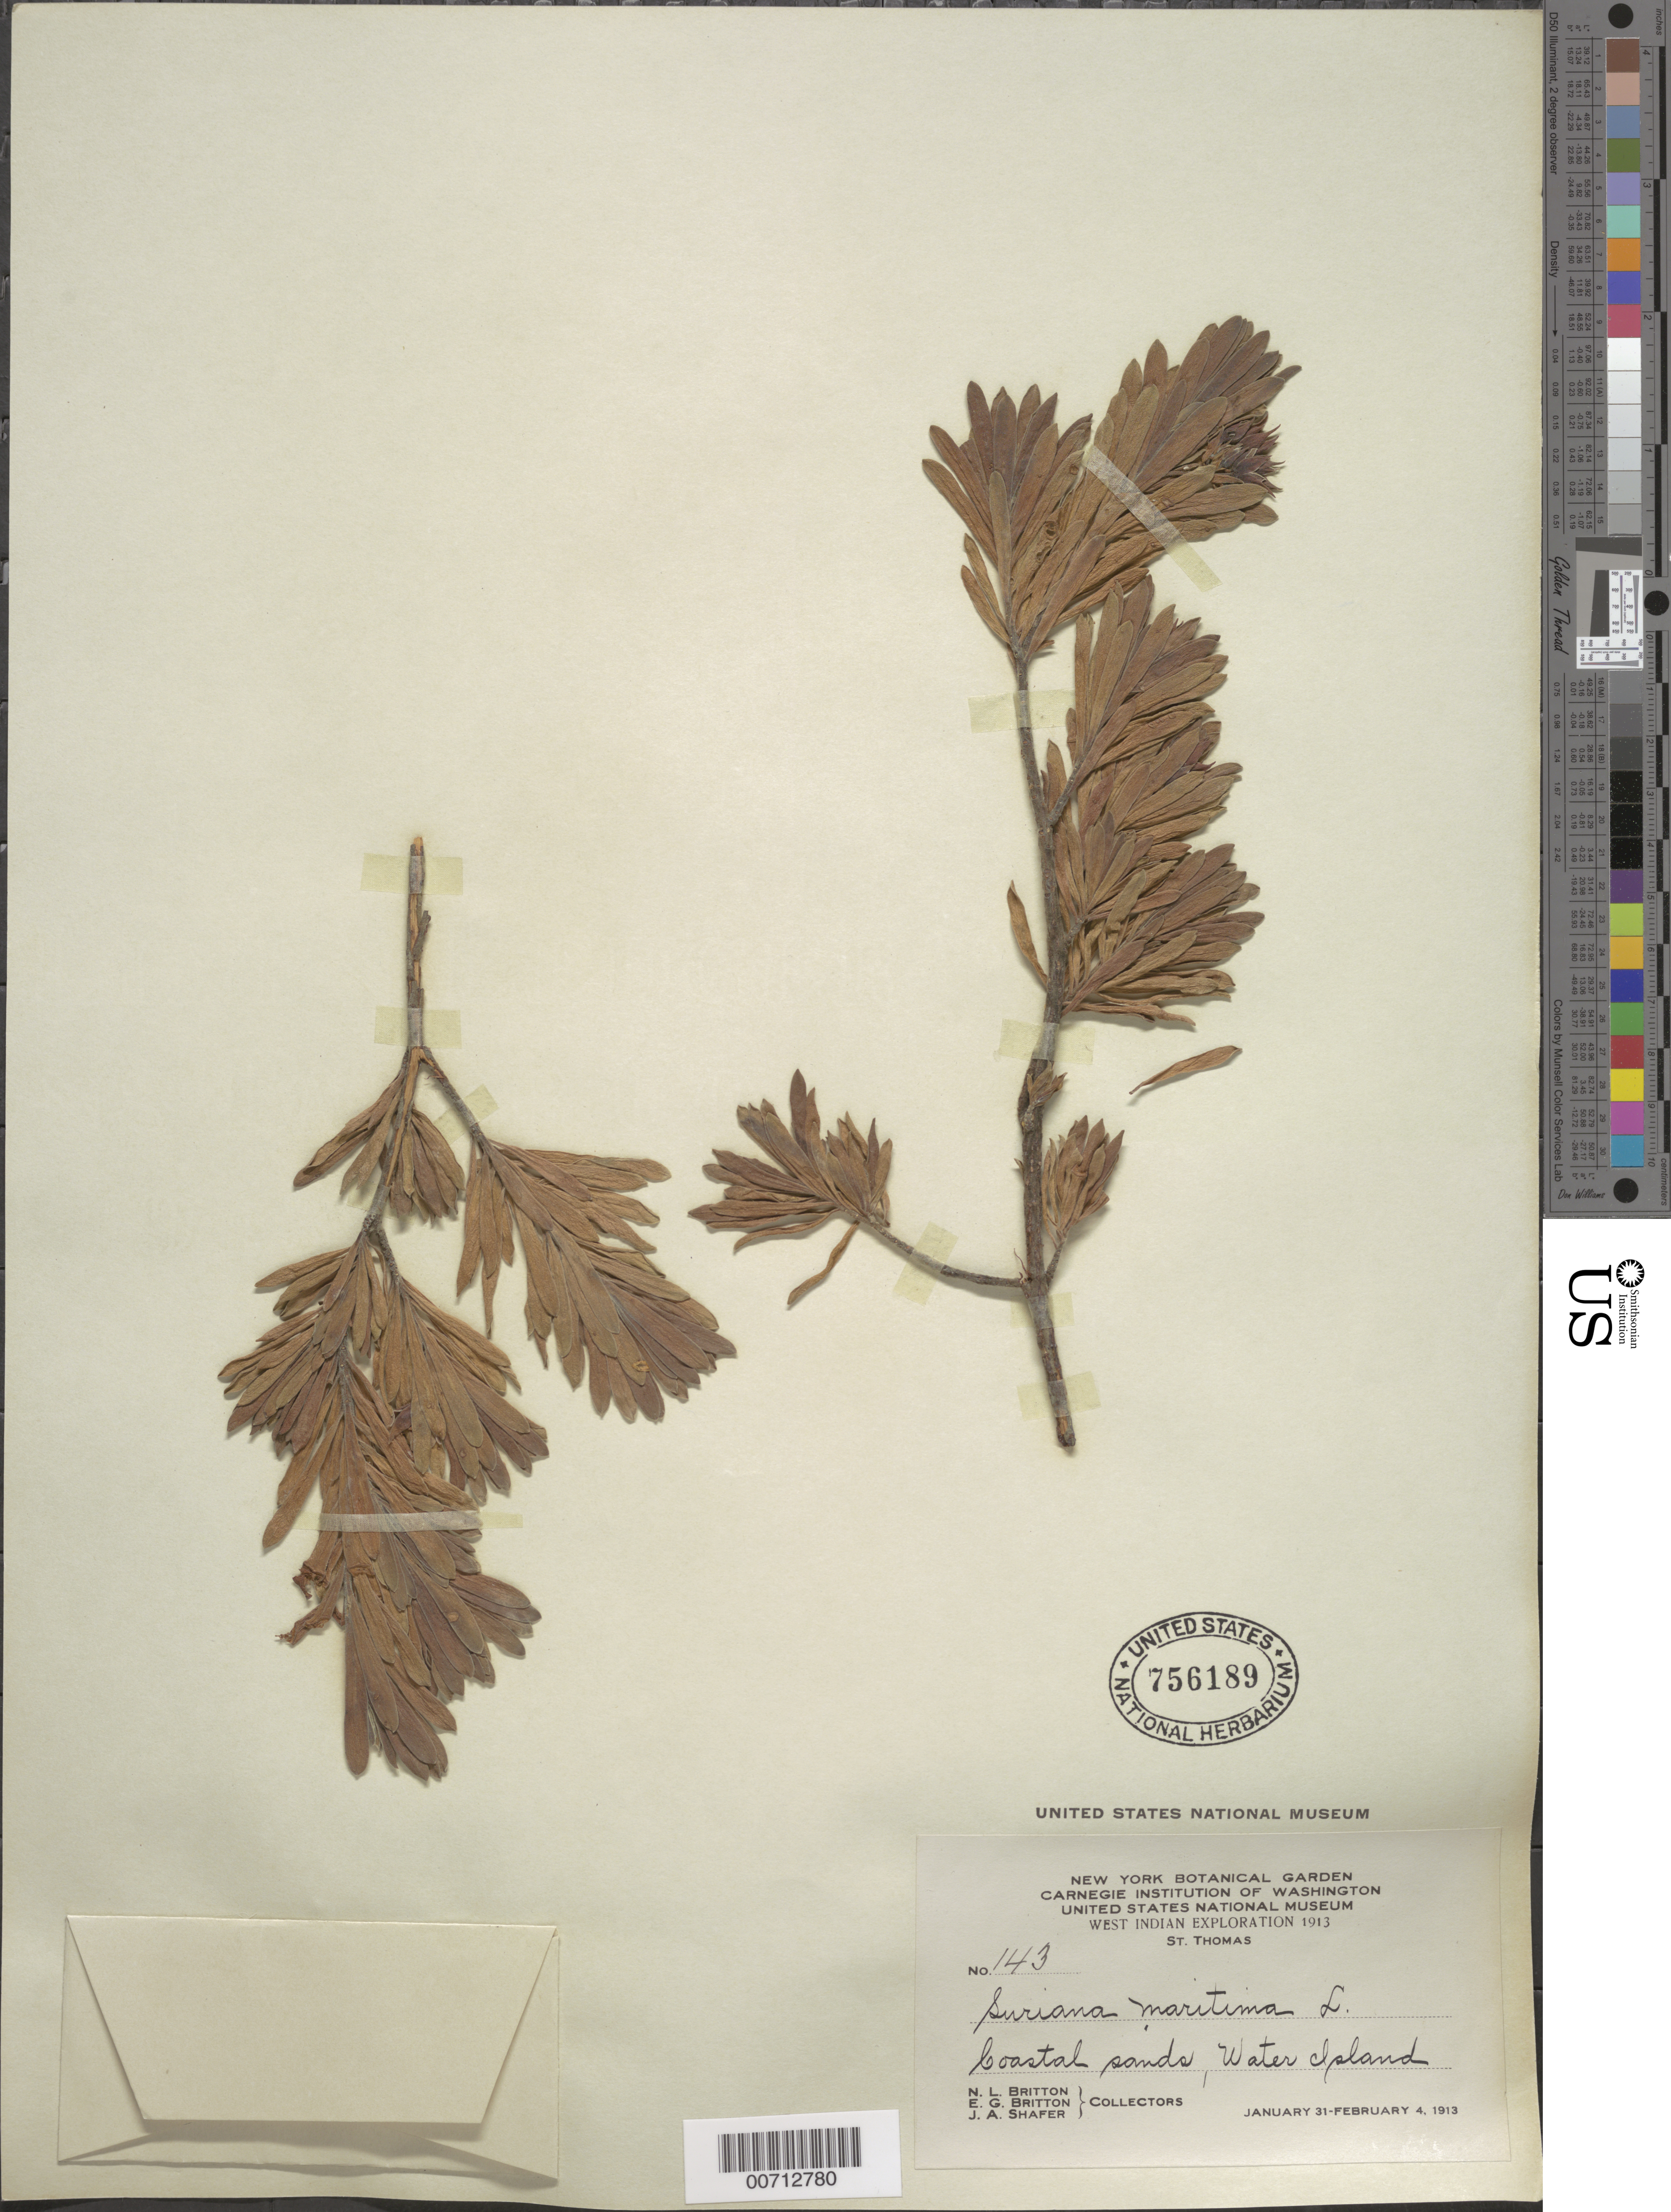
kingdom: Plantae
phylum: Tracheophyta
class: Magnoliopsida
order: Fabales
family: Surianaceae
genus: Suriana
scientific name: Suriana maritima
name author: L.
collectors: N. Britton, E. G. Britton & J. A. Shafer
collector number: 143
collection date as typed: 31 Jan 1913 to 04 Feb 1913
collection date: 1913-01-31/1913-02-04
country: U.S. Virgin Islands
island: Water Island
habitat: Coastal sands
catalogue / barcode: US 756189